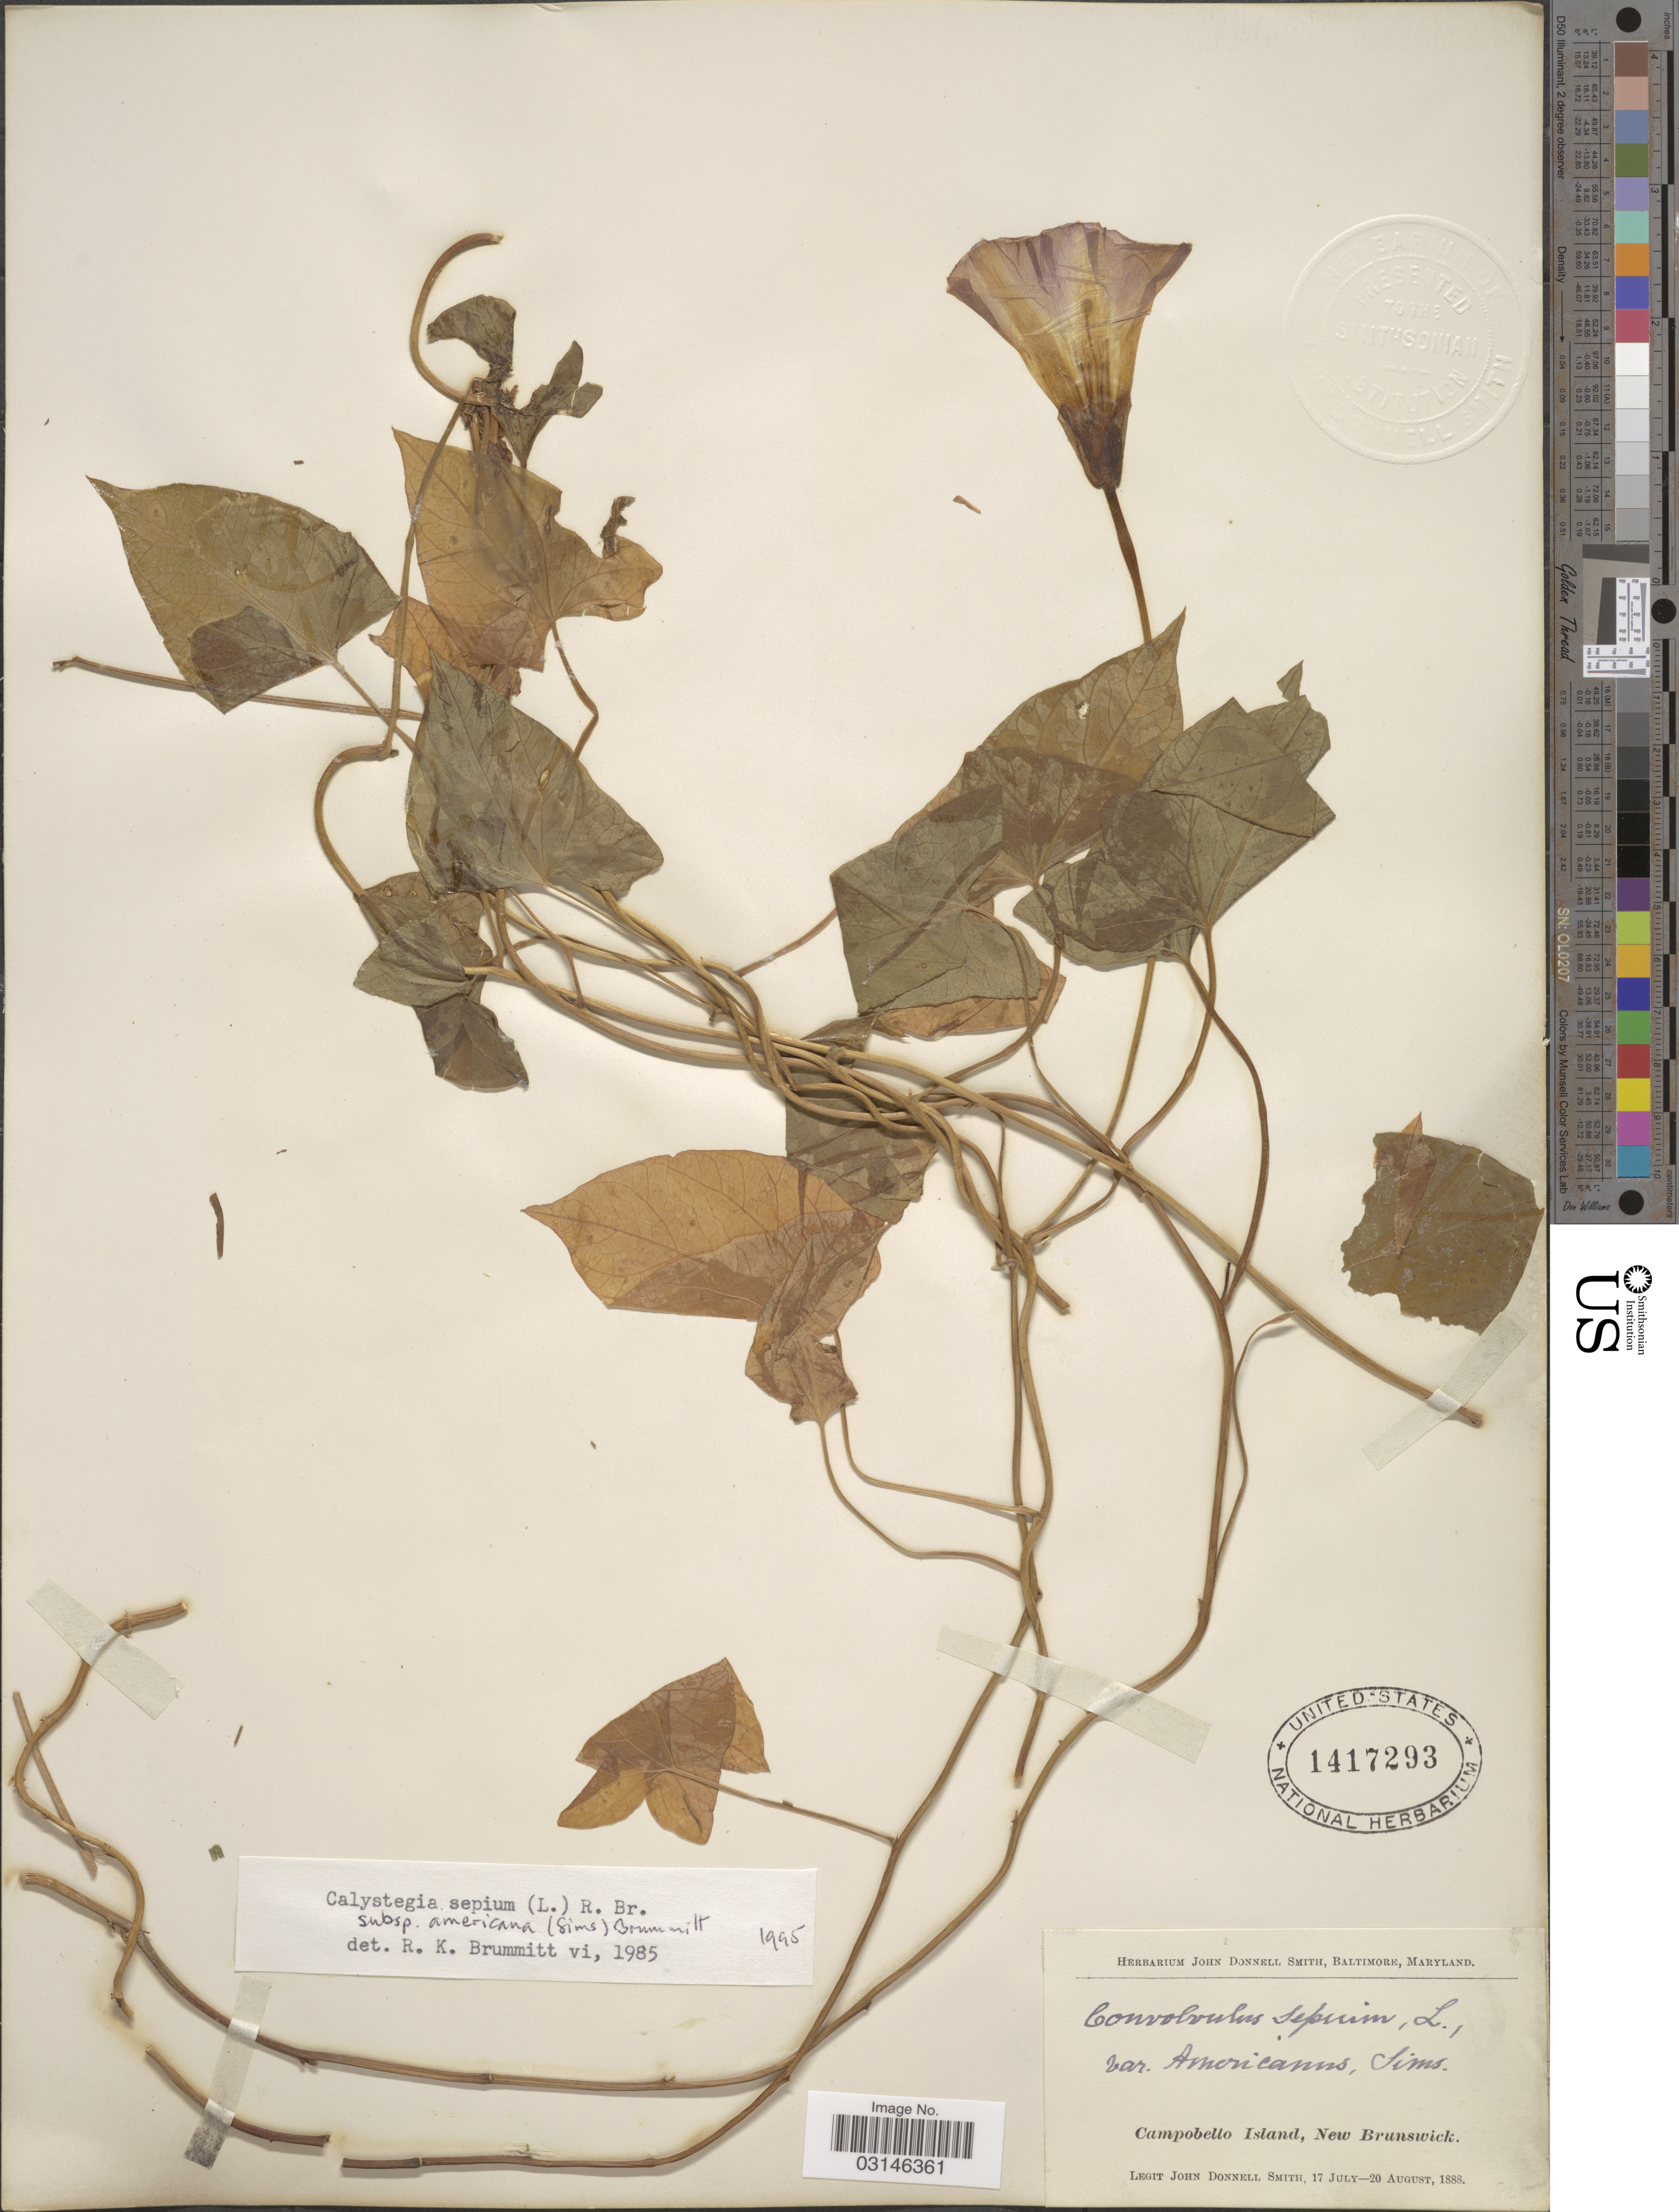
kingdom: Plantae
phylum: Tracheophyta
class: Magnoliopsida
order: Solanales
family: Convolvulaceae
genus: Calystegia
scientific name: Calystegia sepium subsp. americana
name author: (Sims) Brummitt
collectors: J. Donnell Smith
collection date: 1888-07-17/1888-08-20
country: Canada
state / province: New Brunswick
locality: Campobello Island.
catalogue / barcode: US 1417293